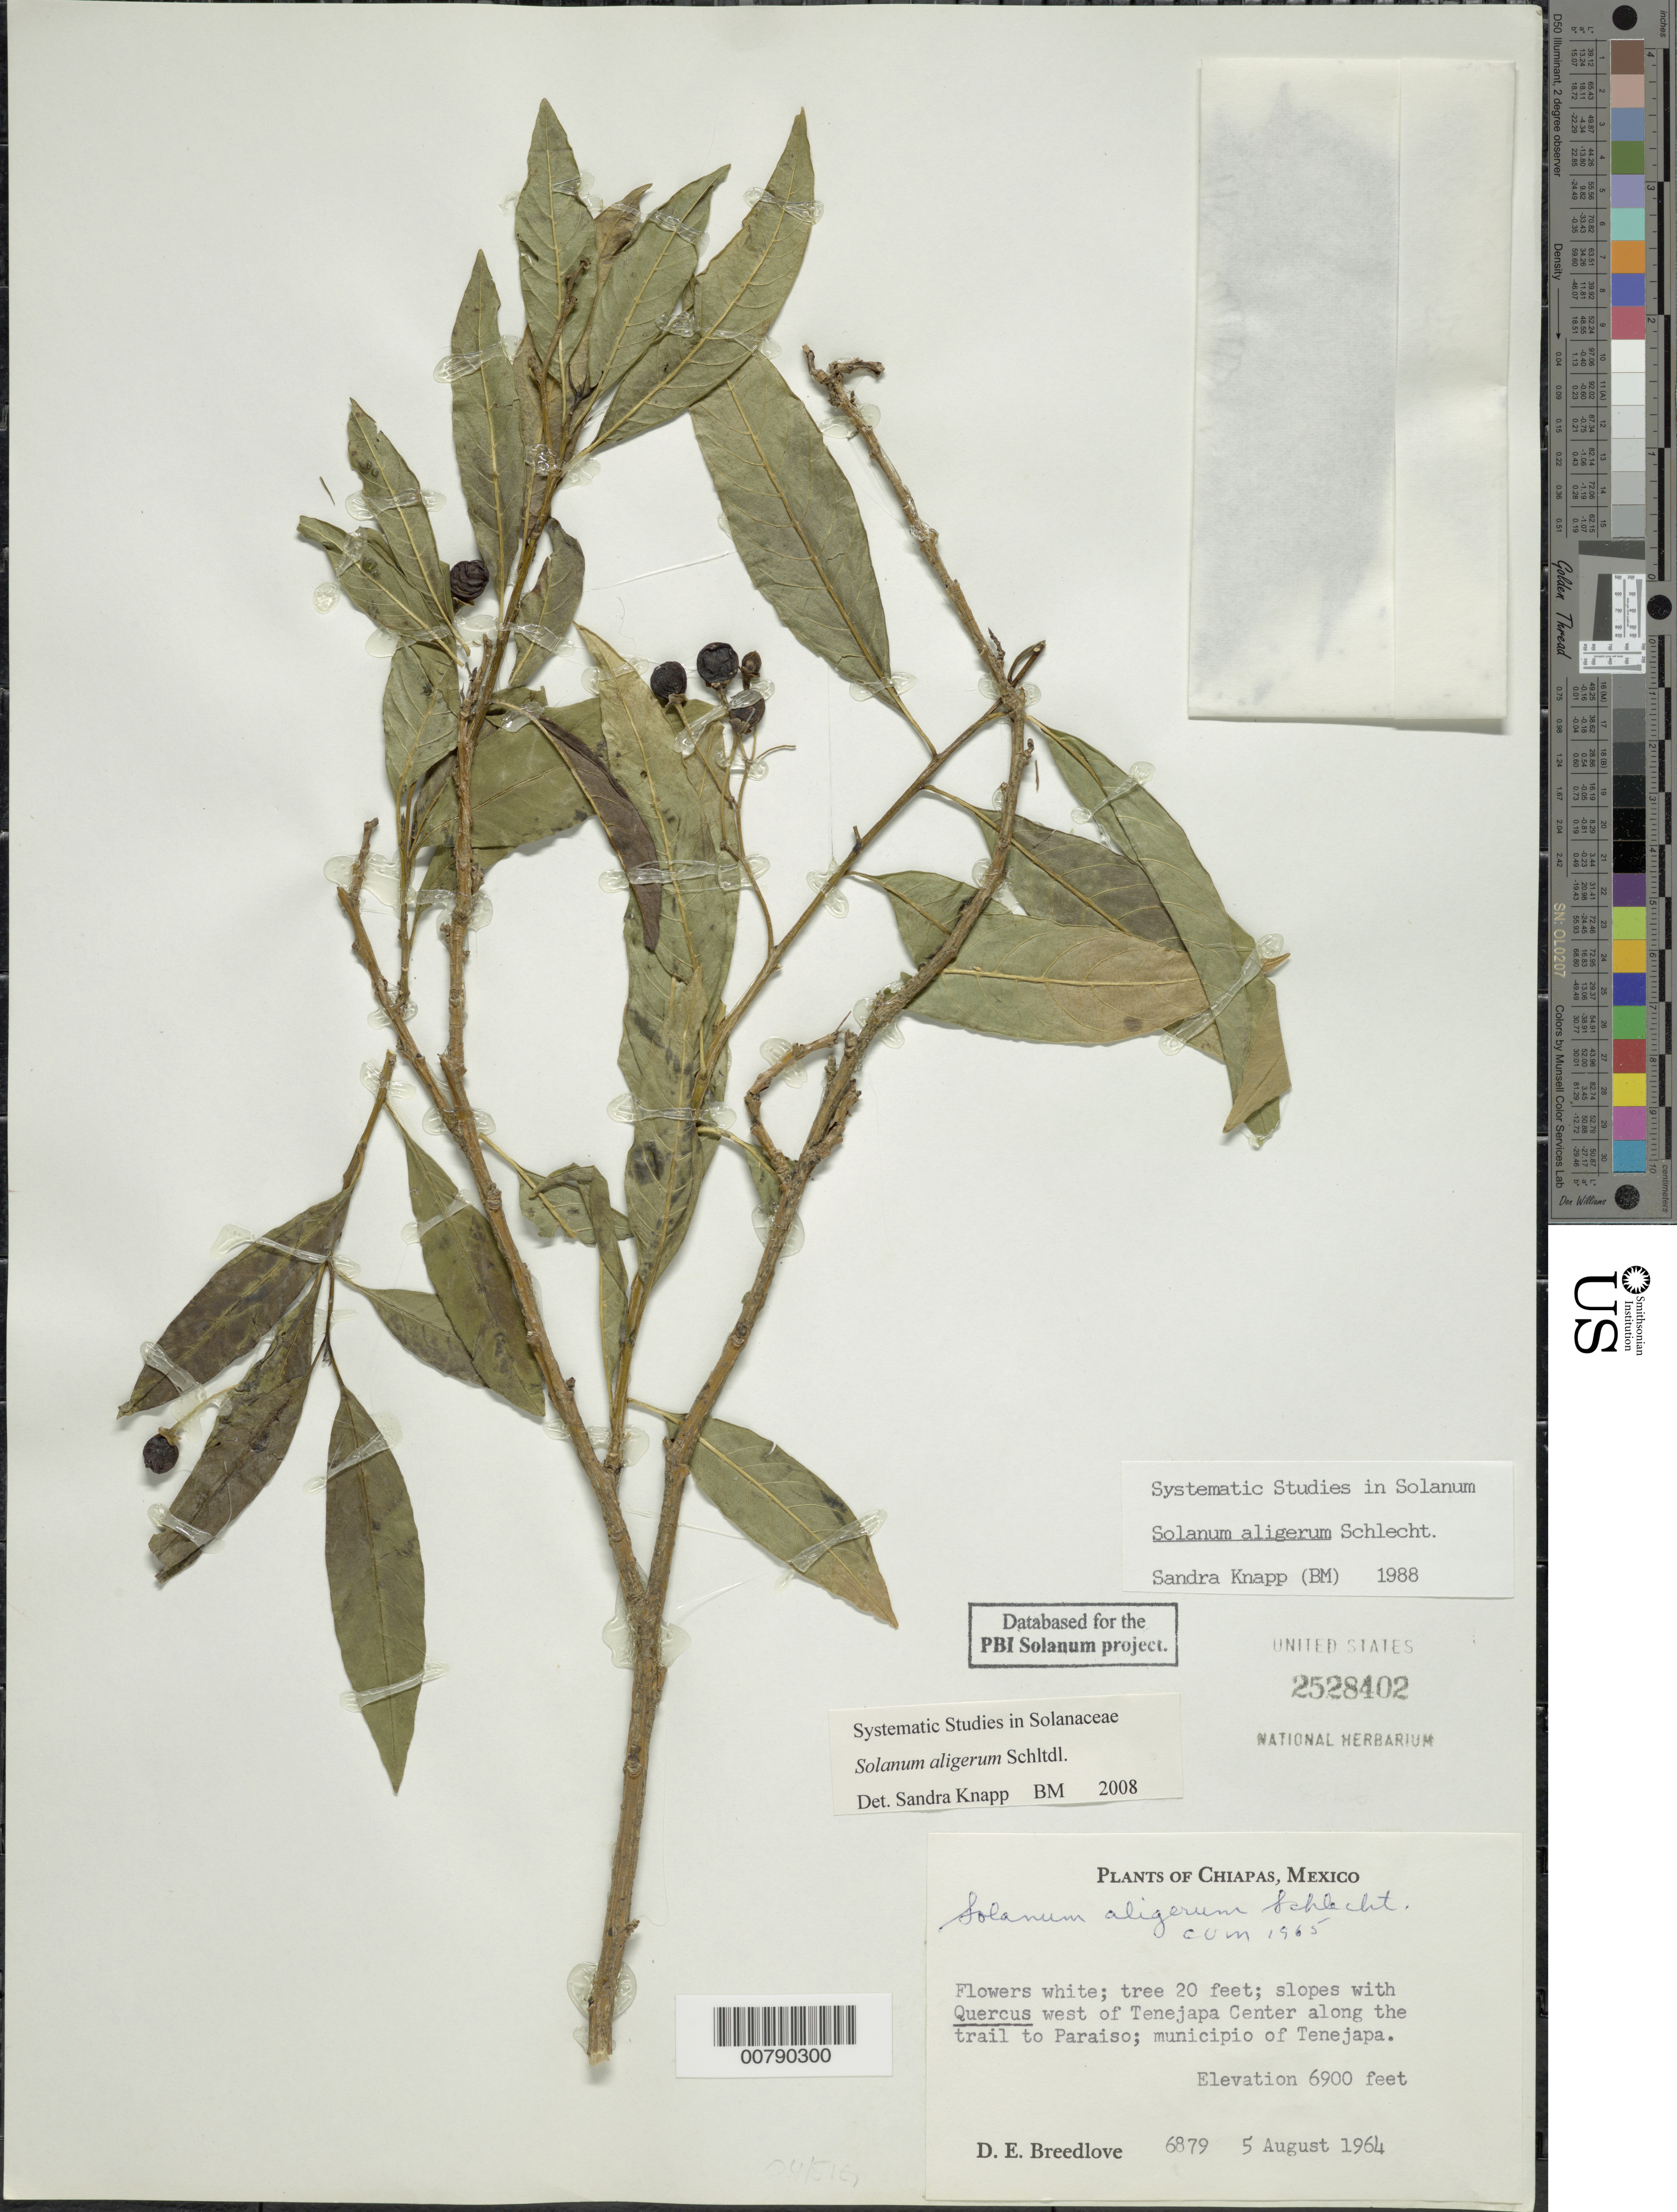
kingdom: Plantae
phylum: Tracheophyta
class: Magnoliopsida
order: Solanales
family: Solanaceae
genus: Solanum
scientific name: Solanum aligerum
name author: Schltdl.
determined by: Knapp, S. D.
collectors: D. E. Breedlove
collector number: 6879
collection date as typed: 5 Aug 1964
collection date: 1964-08-05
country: Mexico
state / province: Chiapas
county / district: Tenejapa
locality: west of Tenejapa Center along the trail to Paraiso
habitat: slopes with Quercus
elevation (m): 2103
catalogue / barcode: US 2528402